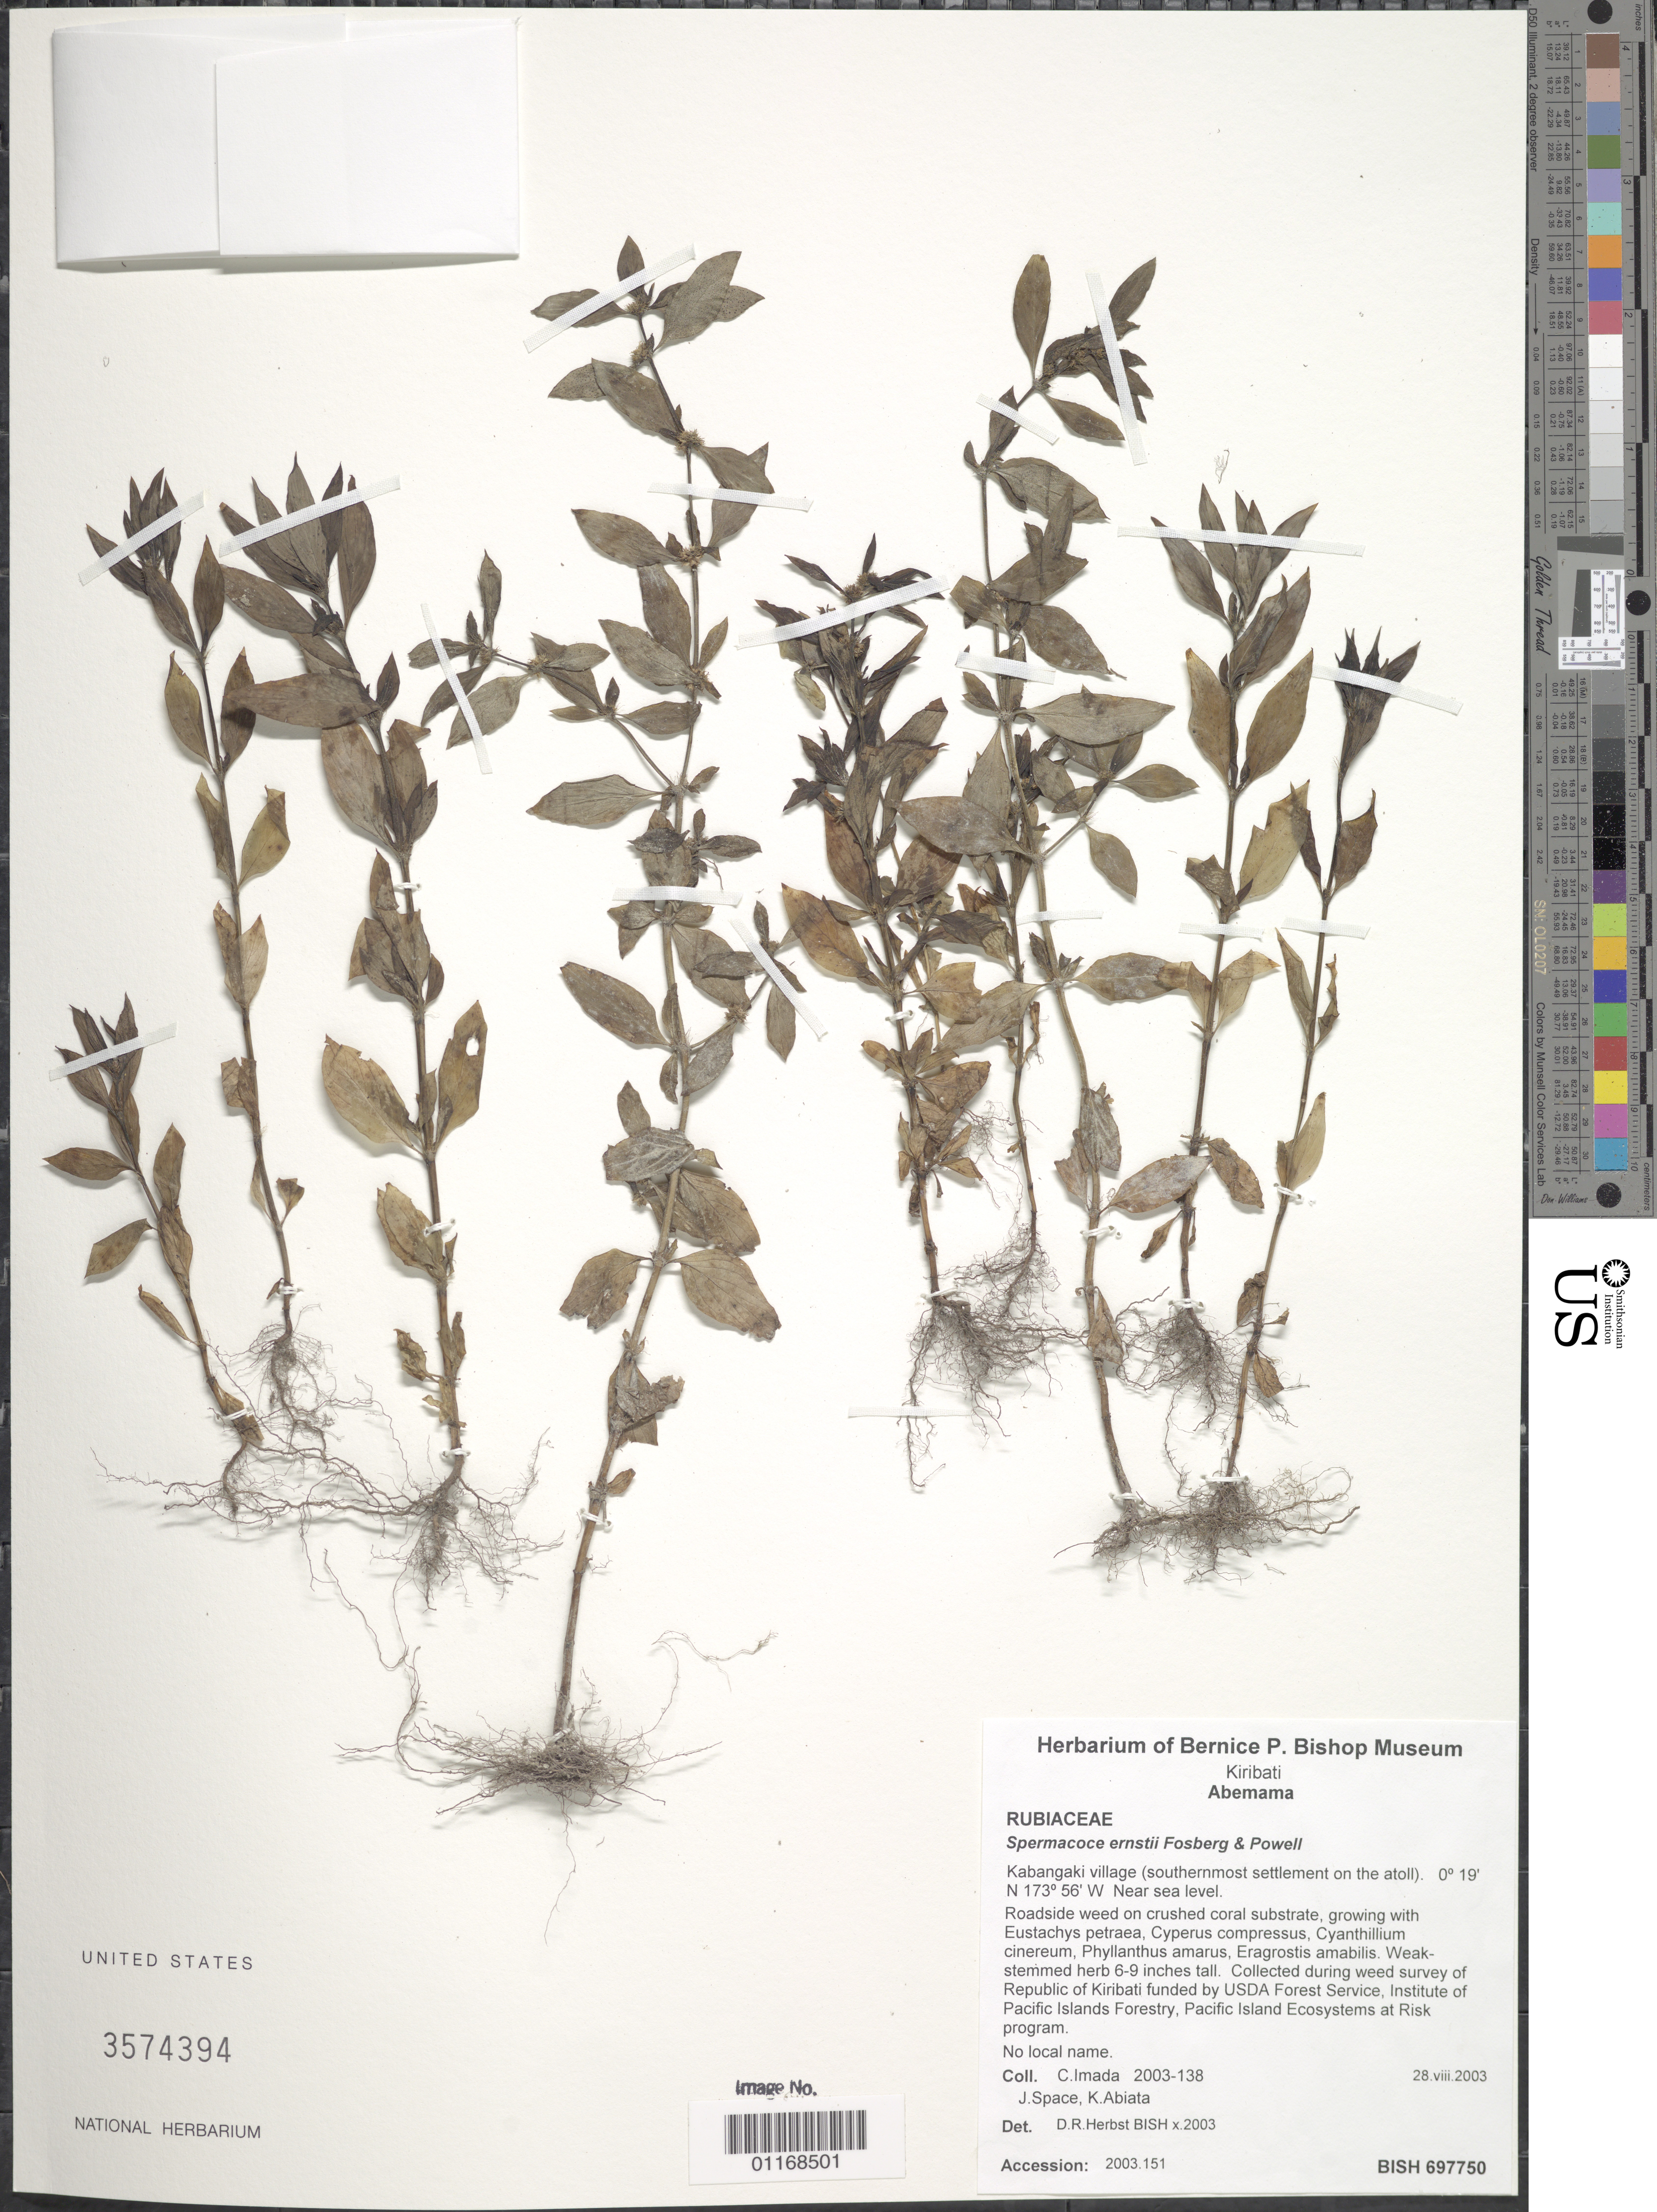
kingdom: Plantae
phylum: Tracheophyta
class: Magnoliopsida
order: Gentianales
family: Rubiaceae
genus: Spermacoce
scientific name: Spermacoce ernstii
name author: Fosberg & D.A. Powell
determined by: Herbst, D. R.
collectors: C. Imada, J. Space & K. Abiata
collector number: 2003-138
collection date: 2003-08-28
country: Kiribati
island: Abemama Atoll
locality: Kabangkai village (southernmost settlement on the atoll).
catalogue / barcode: US 3574394